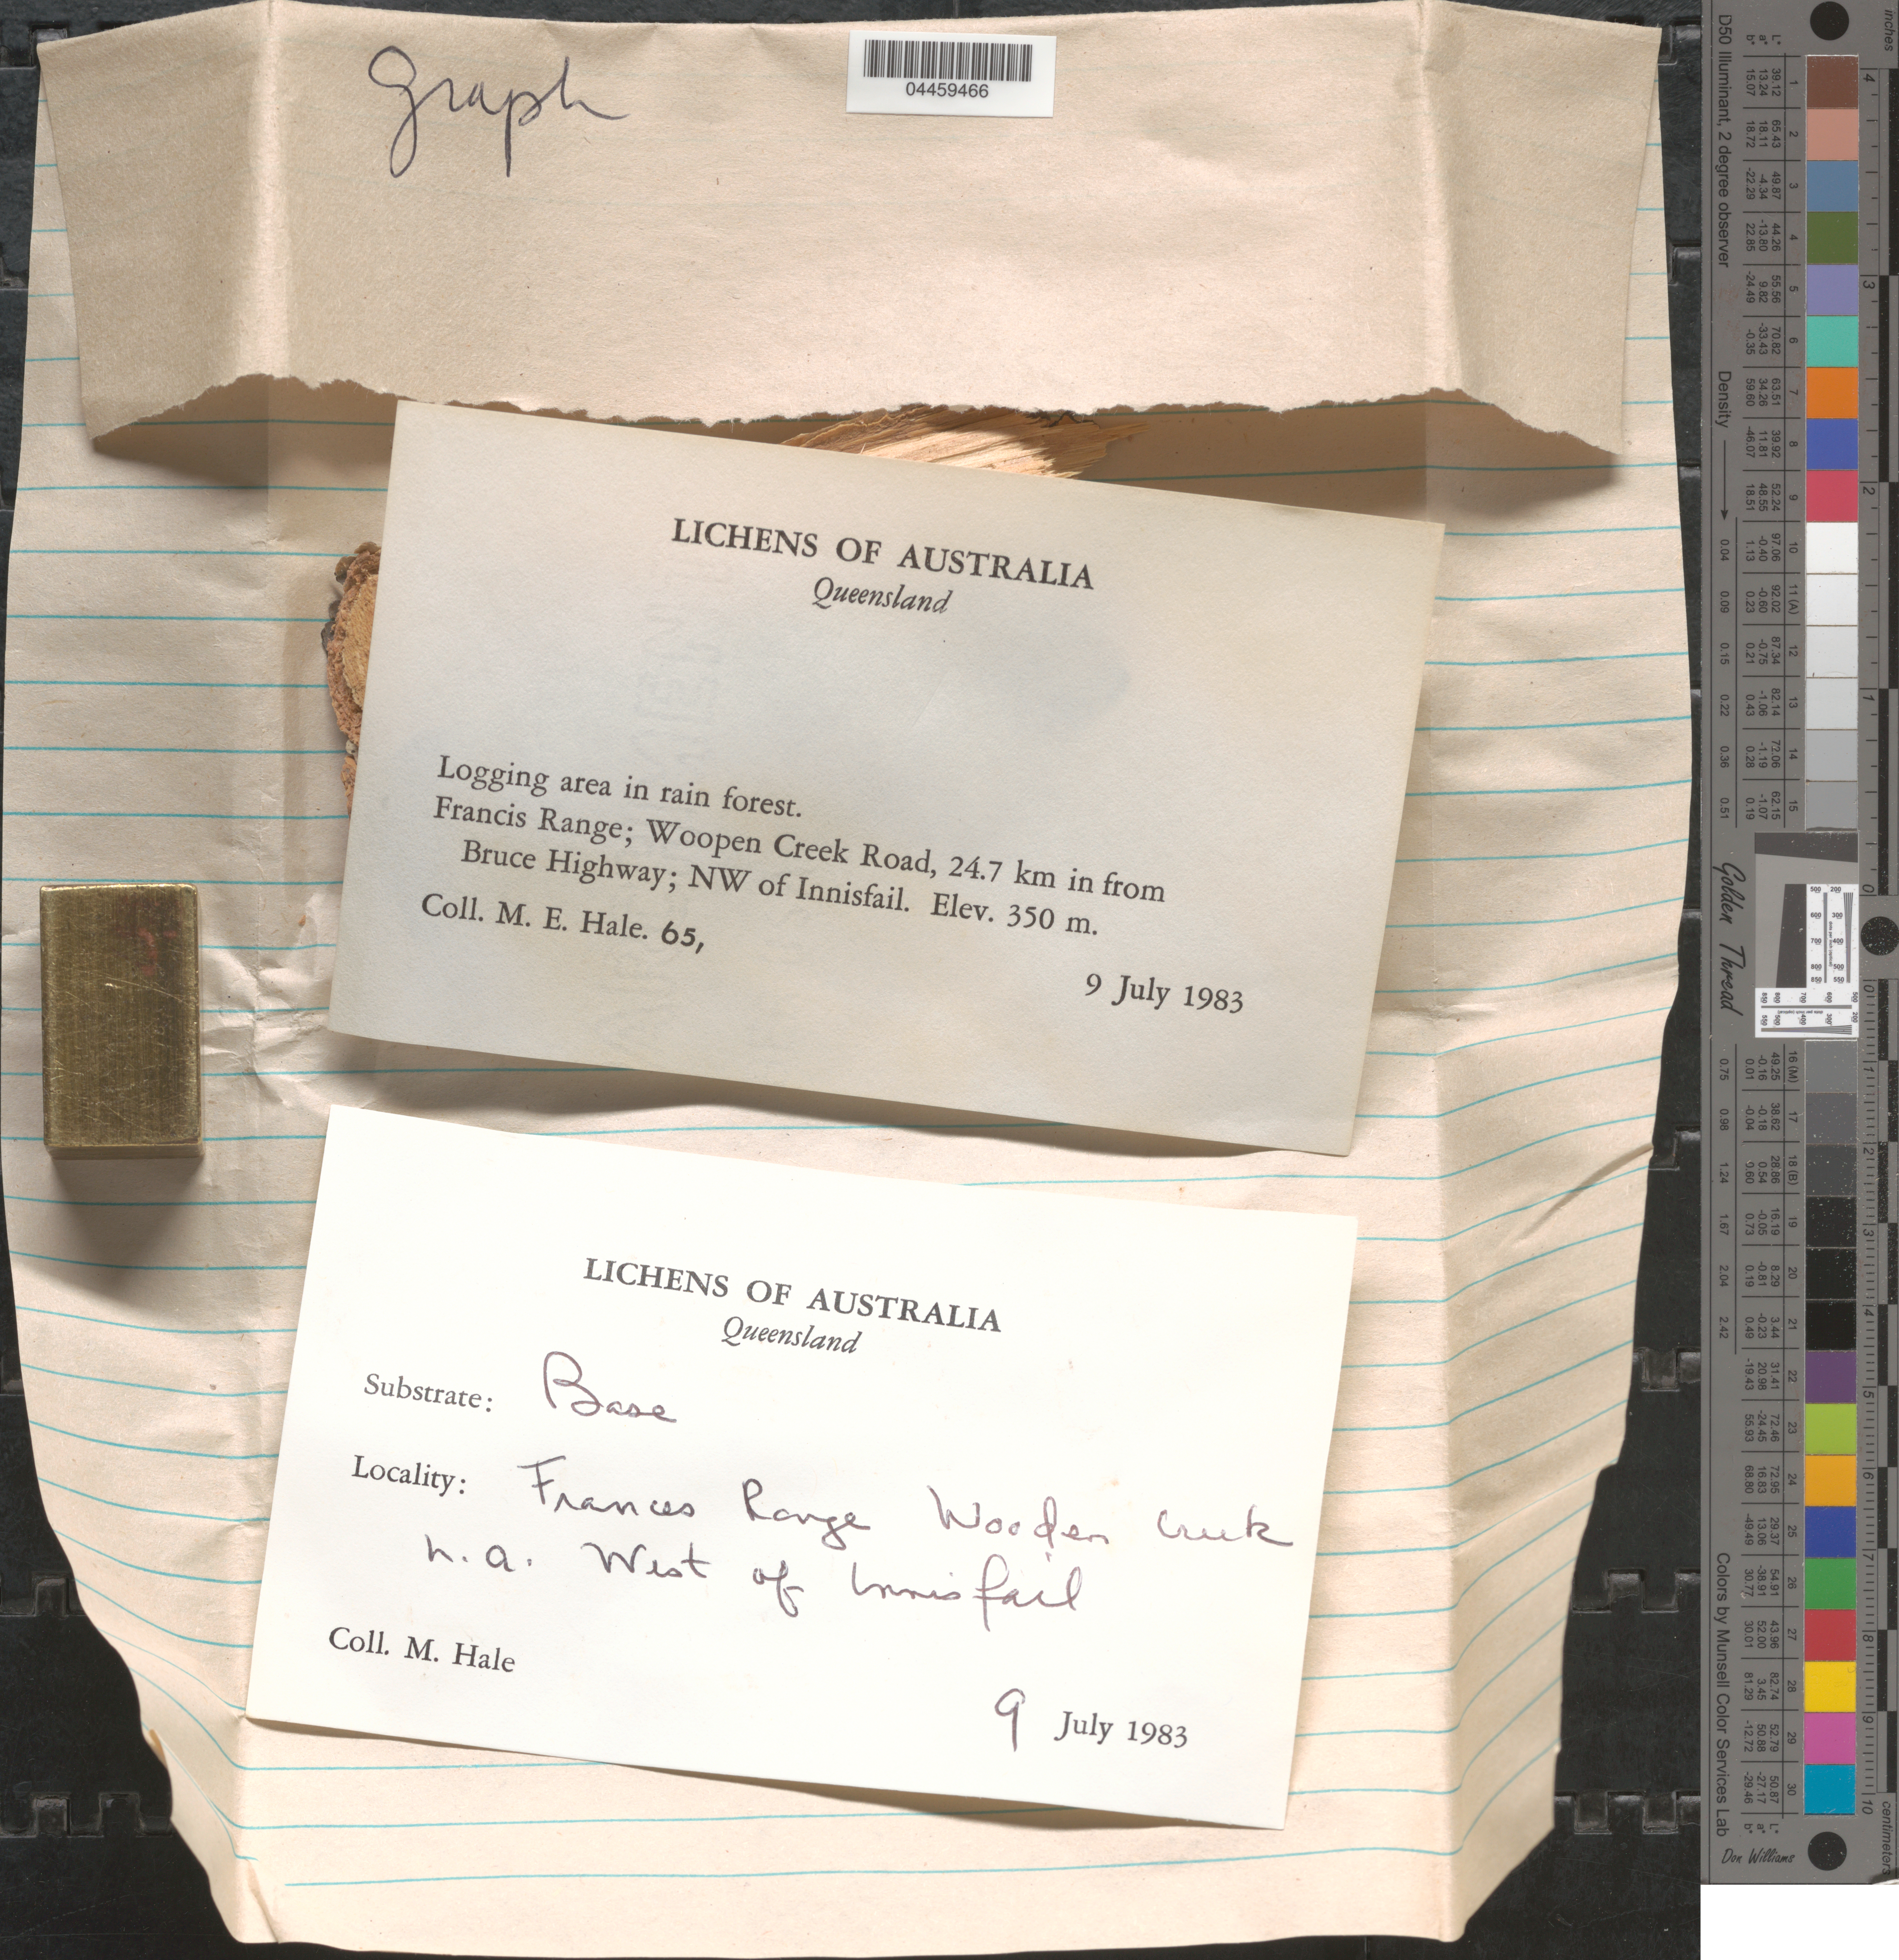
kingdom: Fungi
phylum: Ascomycota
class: Lecanoromycetes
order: Ostropales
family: Graphidaceae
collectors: M. Hale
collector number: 65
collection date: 1983-07-09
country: Australia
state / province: Queensland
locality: Logging area in rain forest. Francis Range; Woopen Creek Road, 24.7 km in from Bruce Highway; NW iof Innisfail.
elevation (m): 350